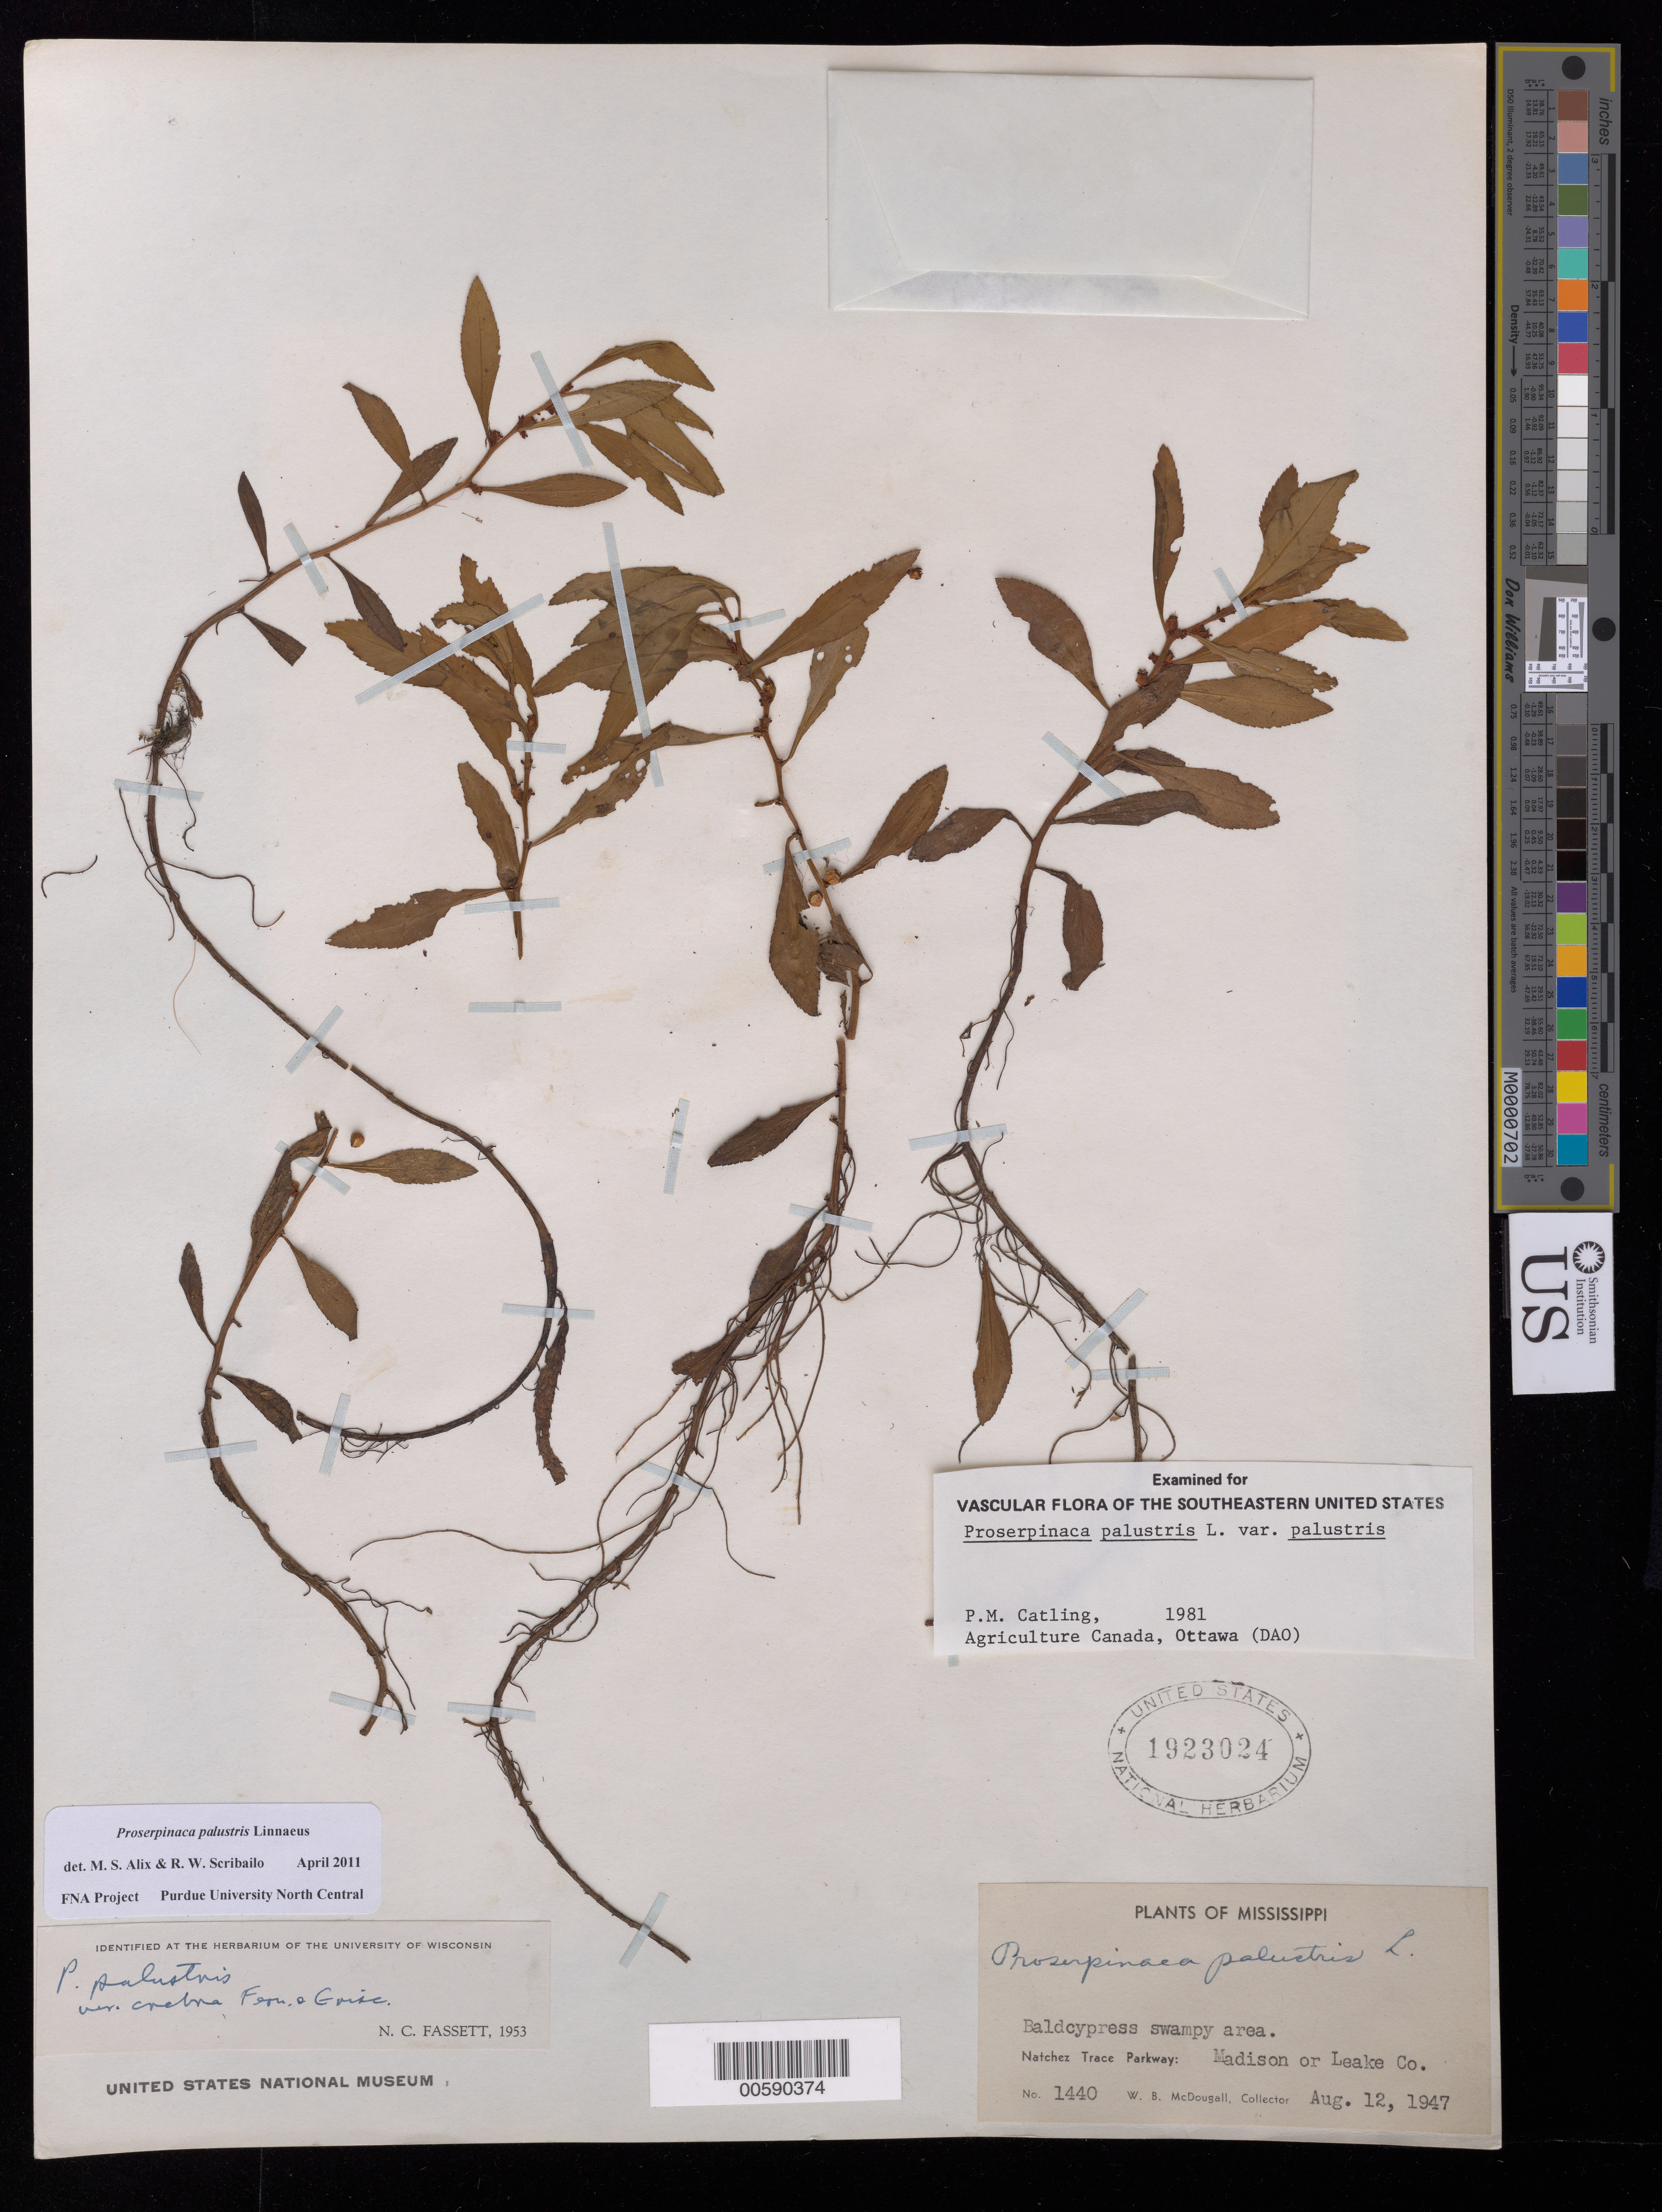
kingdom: Plantae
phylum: Tracheophyta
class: Magnoliopsida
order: Saxifragales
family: Haloragaceae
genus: Proserpinaca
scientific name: Proserpinaca palustris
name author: L.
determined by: Scribailo, R. W.; Alix, M. S.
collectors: W. McDougall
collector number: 1440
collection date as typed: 12 Aug 1947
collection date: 1947-08-12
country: United States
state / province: Mississippi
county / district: Leake / Madison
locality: Natchez Trace Parkway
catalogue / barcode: US 1923024